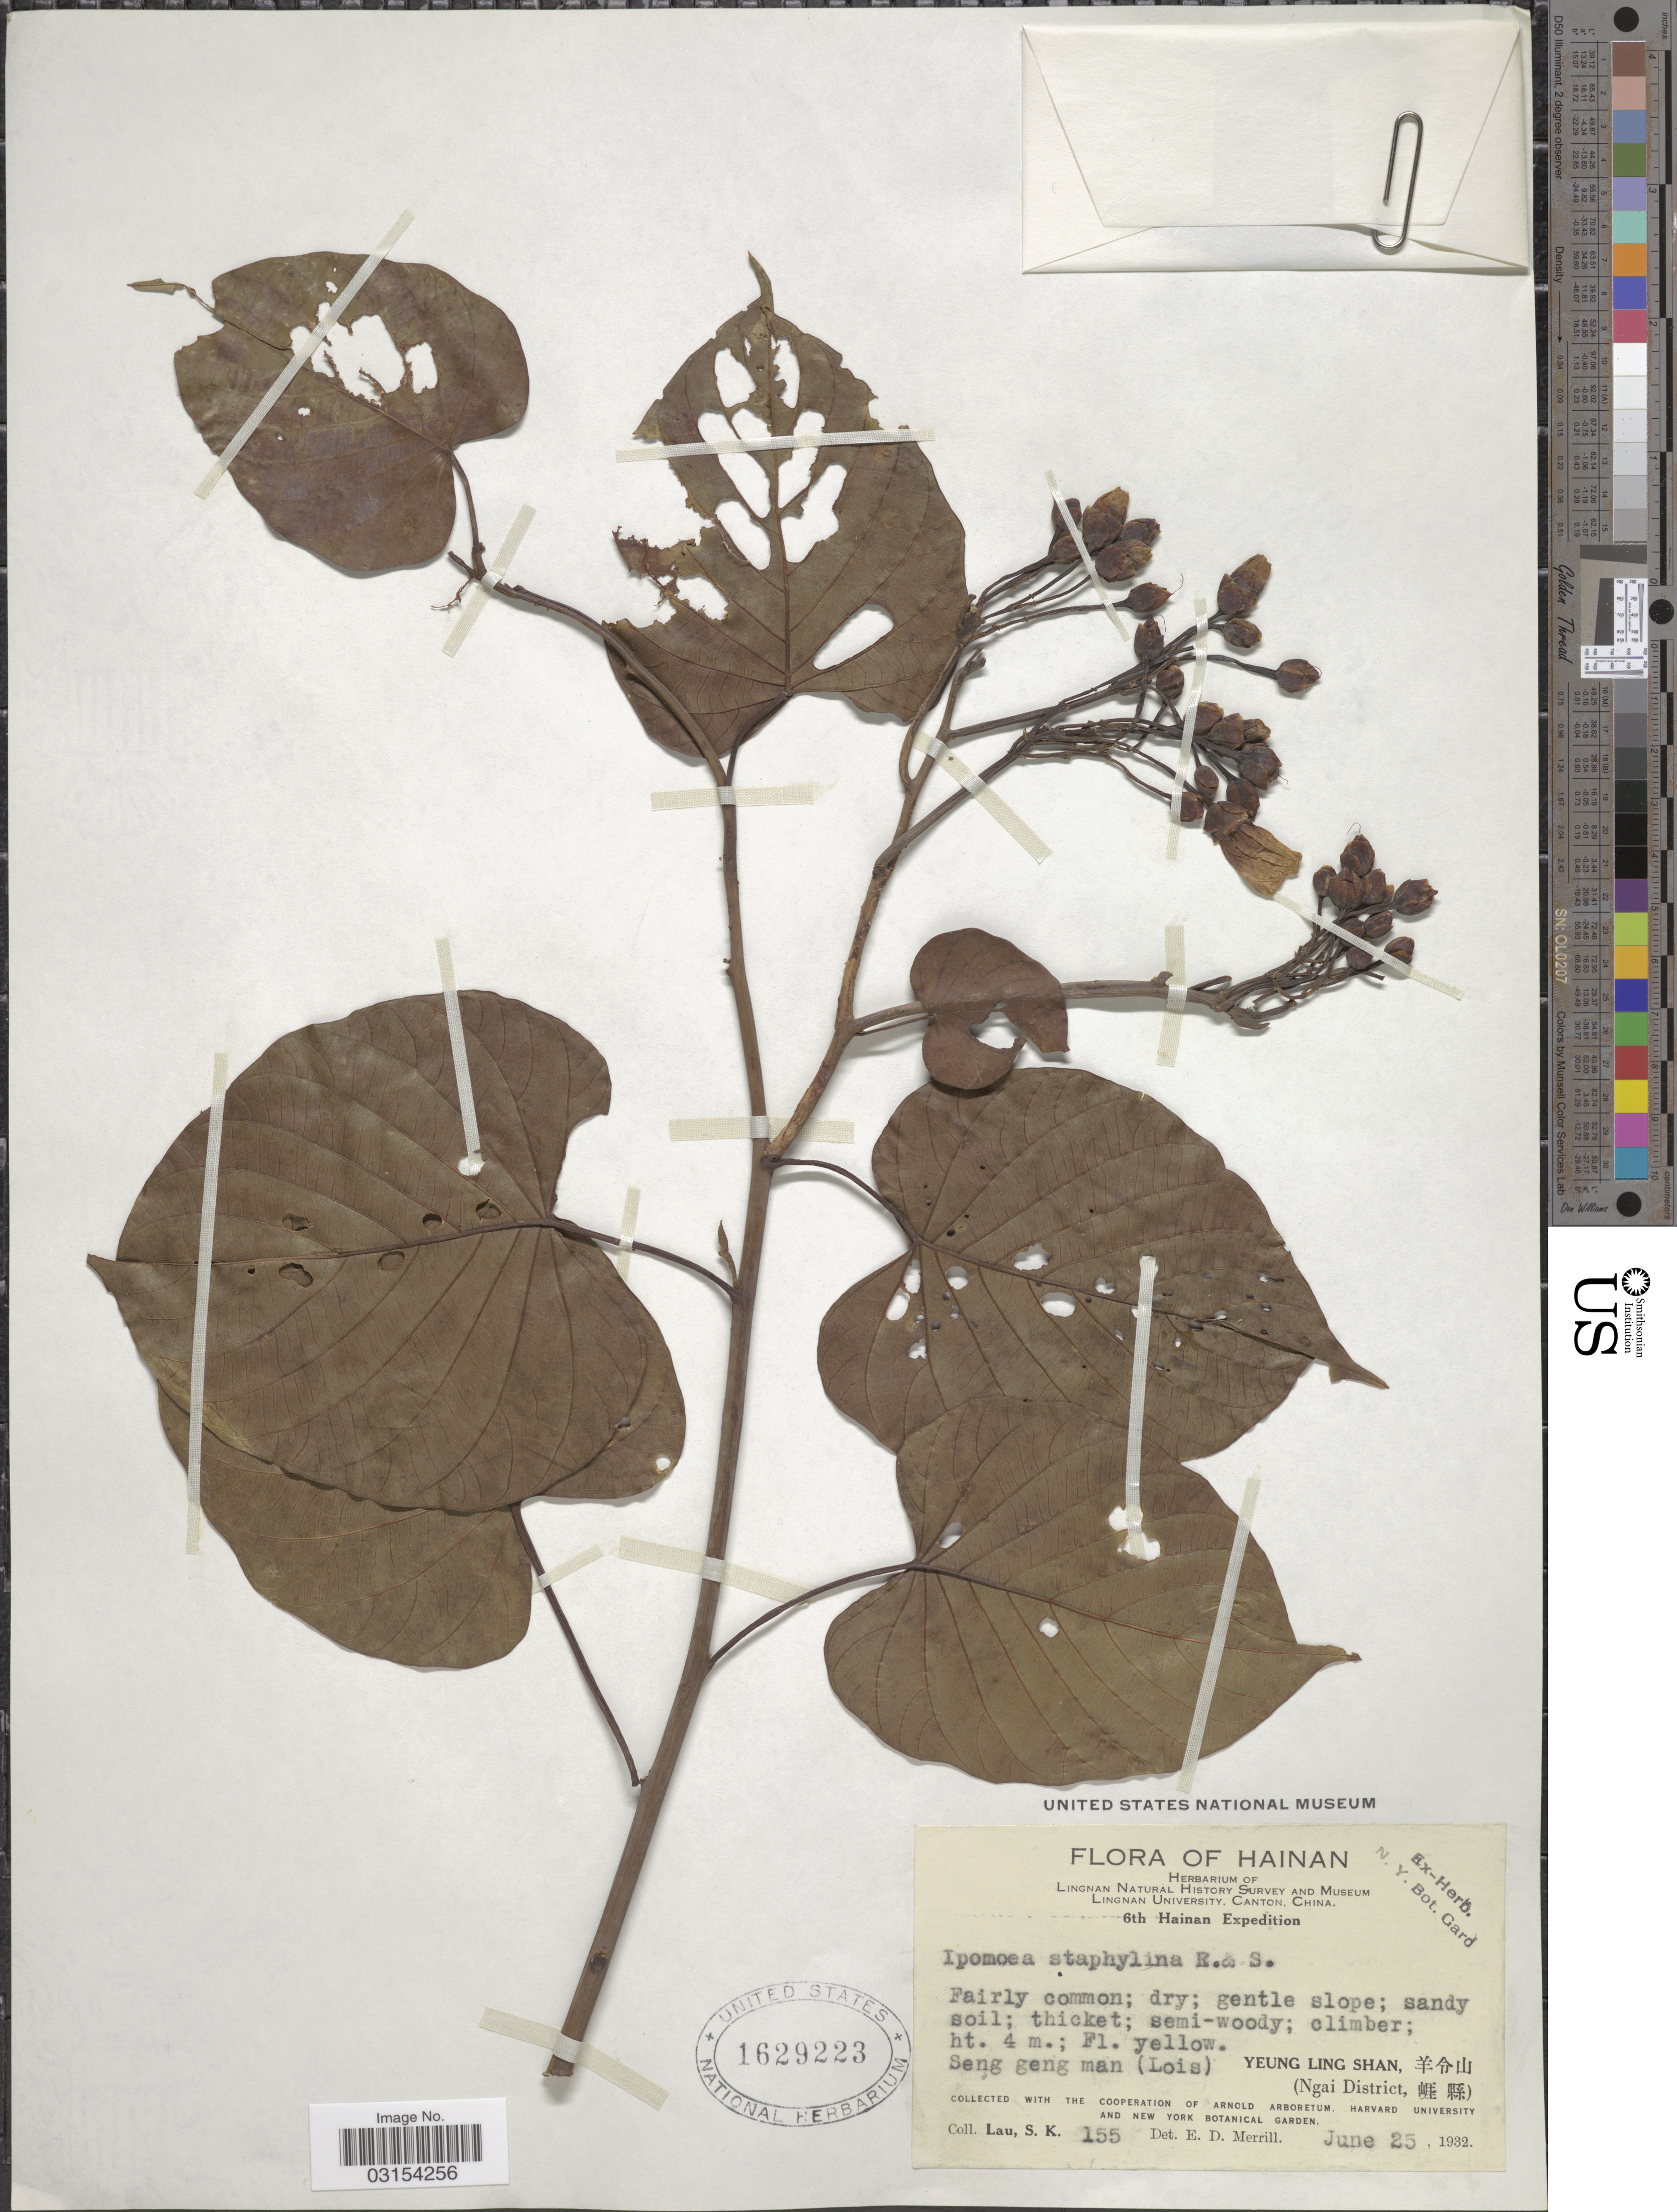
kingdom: Plantae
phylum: Tracheophyta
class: Magnoliopsida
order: Solanales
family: Convolvulaceae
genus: Ipomoea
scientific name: Ipomoea staphylina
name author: Roem. & Schult.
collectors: S. K. Lau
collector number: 155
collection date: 1932-06-25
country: China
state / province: Hainan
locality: Seng geng man (Lois). Yeung Ling Shan. (Ngai District).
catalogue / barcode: US 1629223